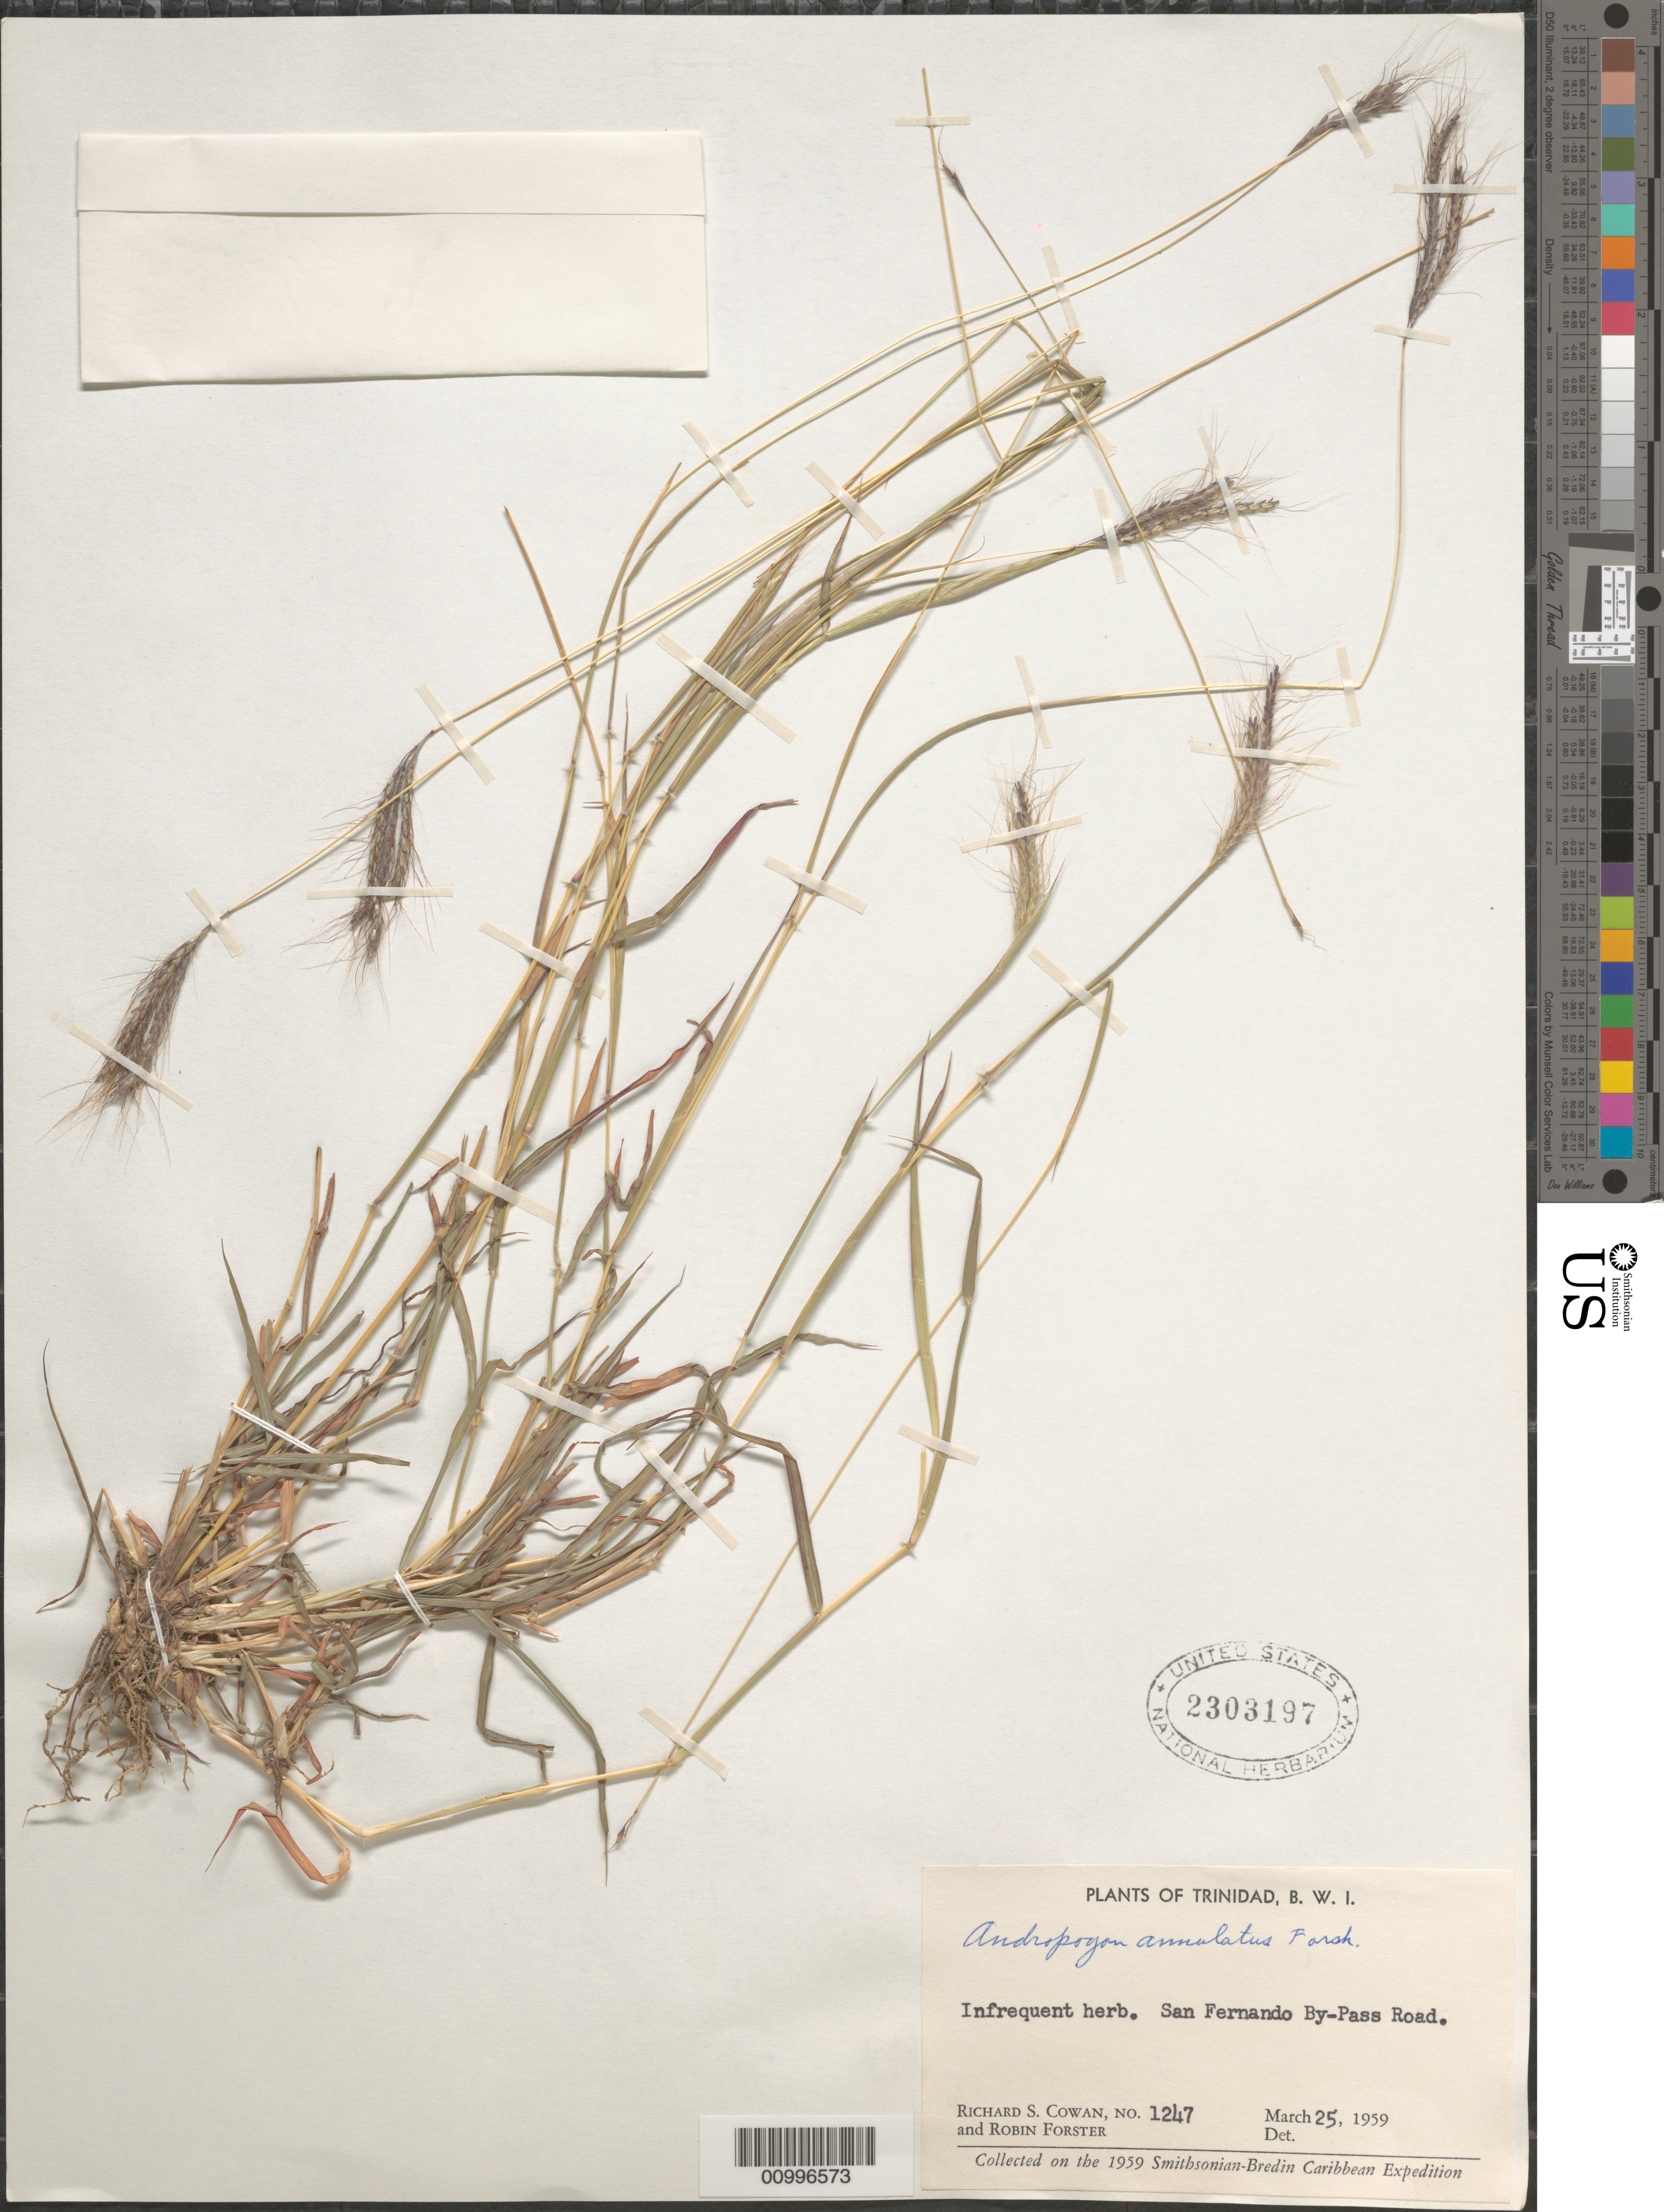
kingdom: Plantae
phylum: Tracheophyta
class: Liliopsida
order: Poales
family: Poaceae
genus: Dichanthium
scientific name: Dichanthium annulatum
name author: (Forssk.) Stapf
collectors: R. S. Cowan & R. Forster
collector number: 1247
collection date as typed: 25 Mar 1959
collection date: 1959-03-25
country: Trinidad and Tobago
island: Trinidad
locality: San Fernando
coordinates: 0 N, 0 E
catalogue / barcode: US 2303197